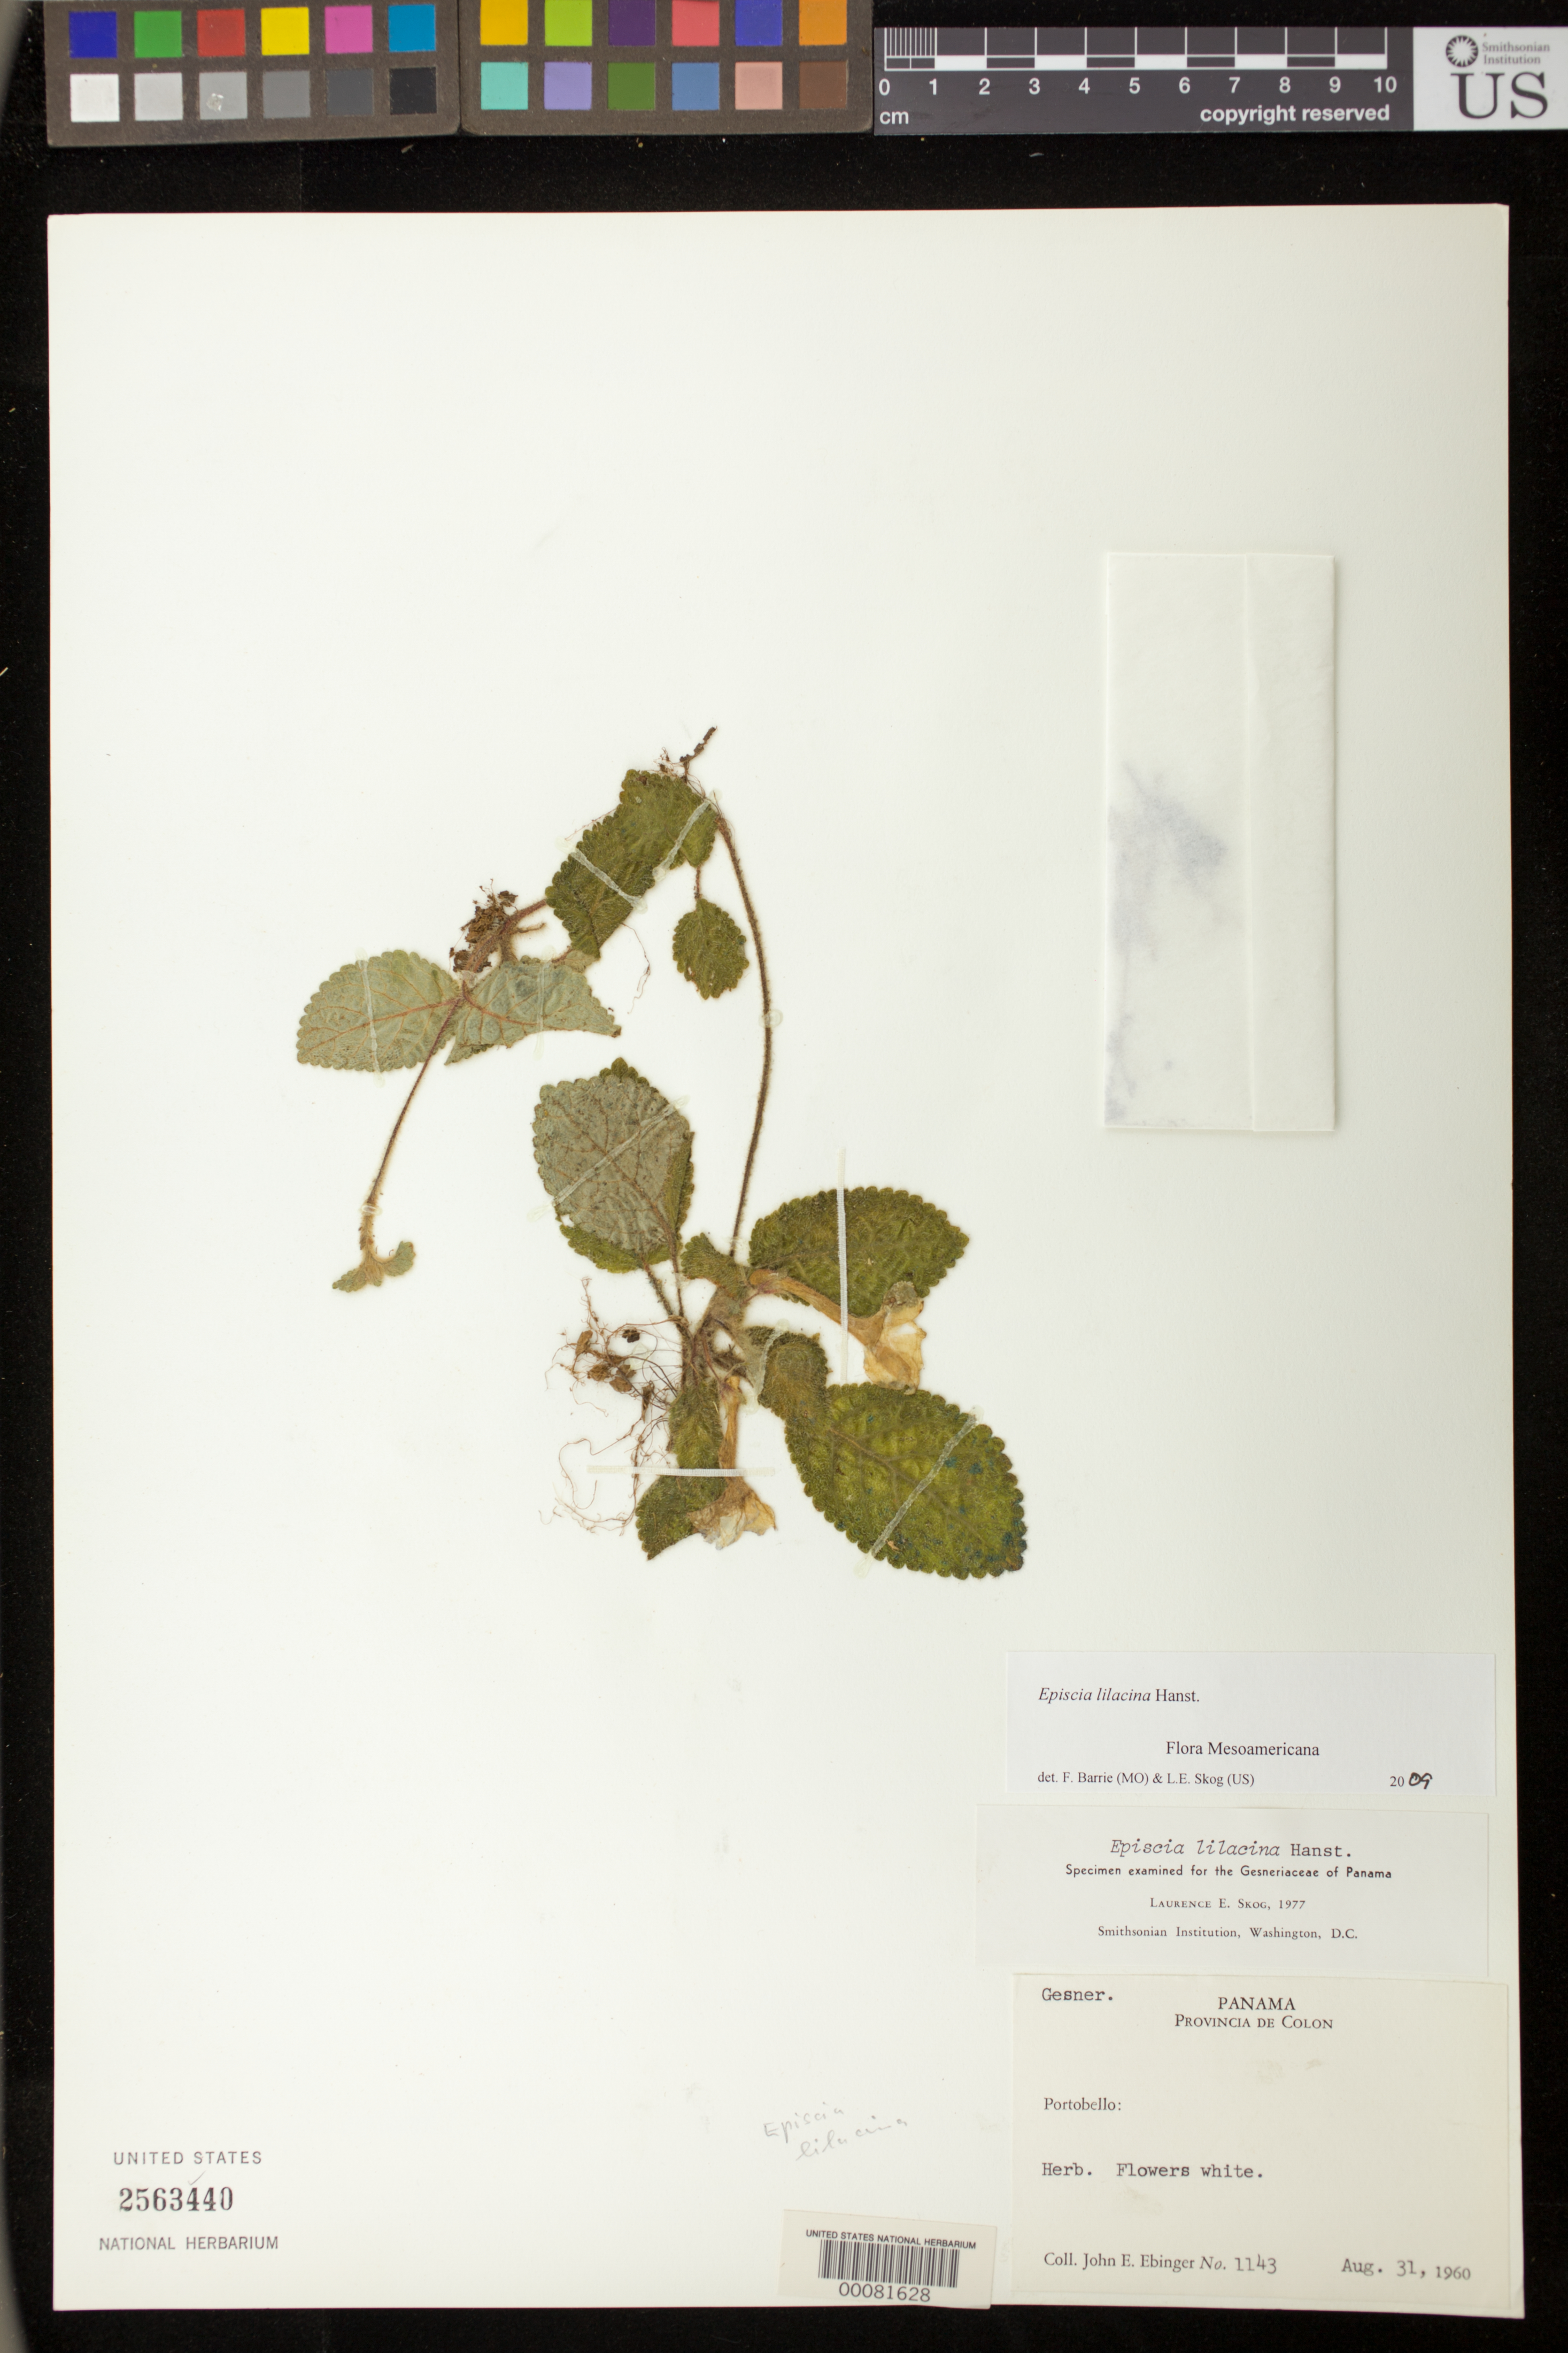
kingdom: Plantae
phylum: Tracheophyta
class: Magnoliopsida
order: Lamiales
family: Gesneriaceae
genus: Episcia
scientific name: Episcia lilacina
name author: Hanst.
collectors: J. Ebinger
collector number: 1143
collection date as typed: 31 Aug 1960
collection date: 1960-08-31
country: Panama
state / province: Colón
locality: Portobello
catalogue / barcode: US 2563440